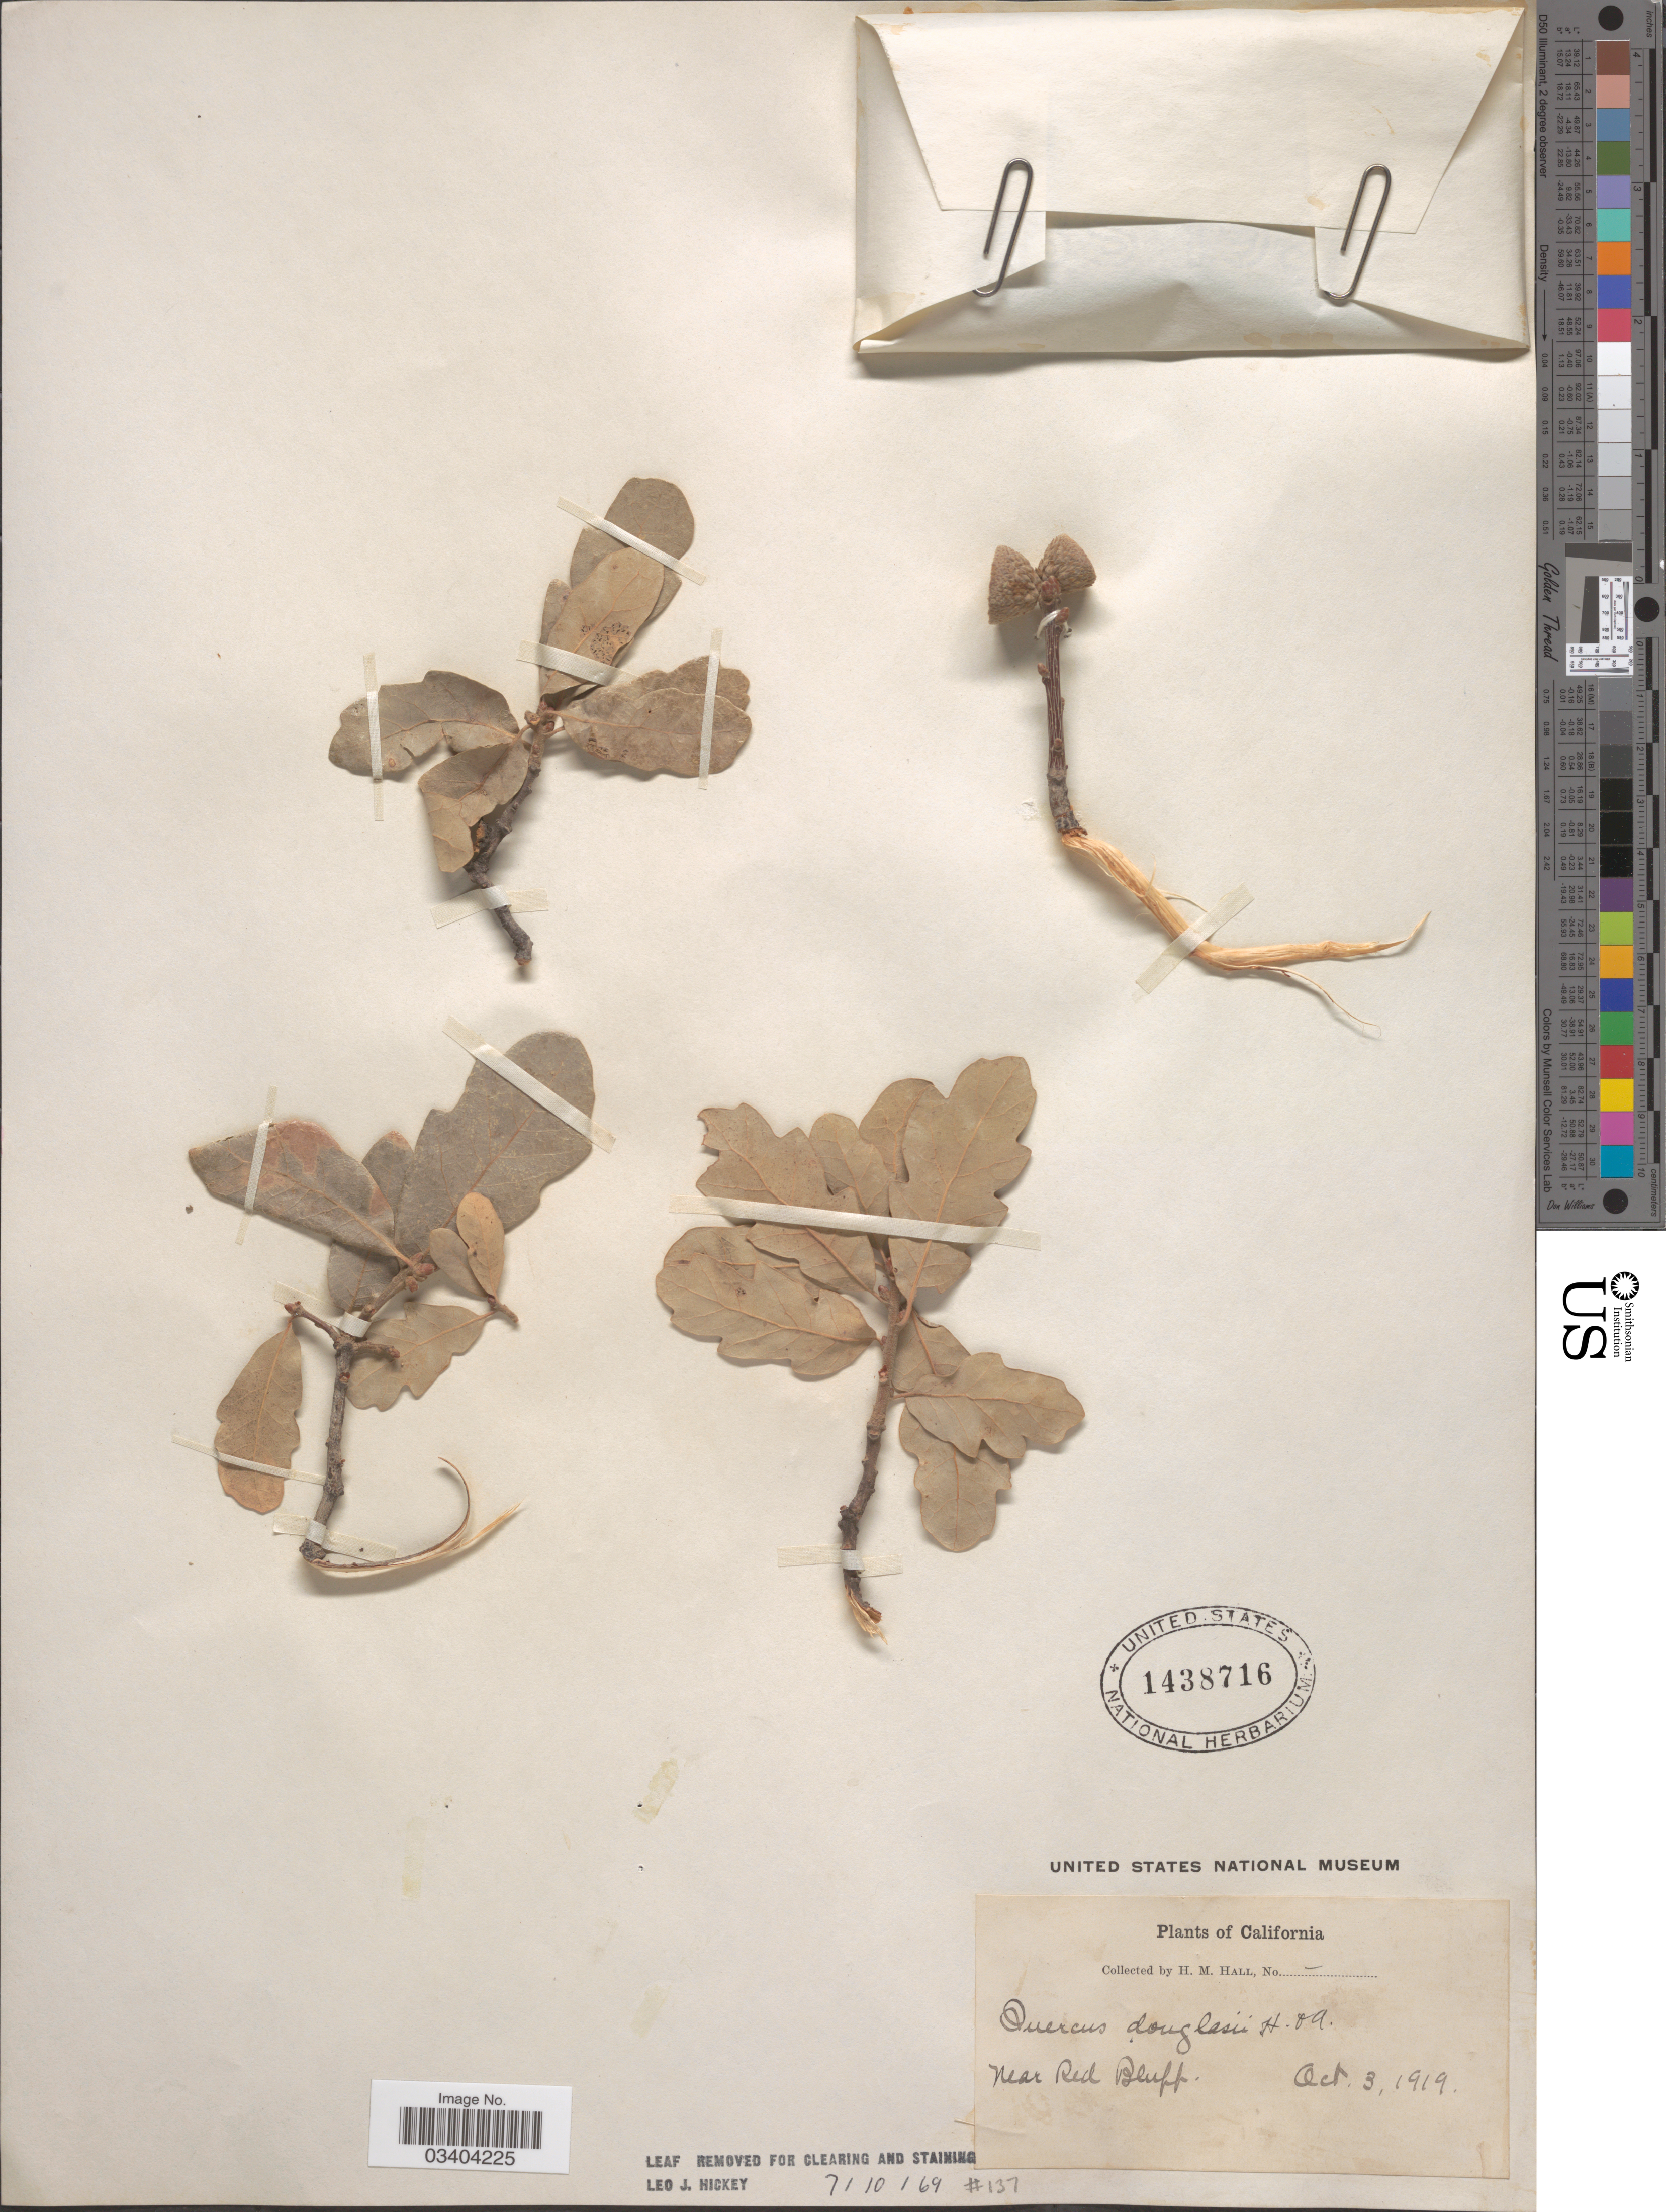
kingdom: Plantae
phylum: Tracheophyta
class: Magnoliopsida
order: Fagales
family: Fagaceae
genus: Quercus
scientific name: Quercus douglasii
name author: Hook. & Arn.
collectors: H. M. Hall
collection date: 1919-10-03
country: United States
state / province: California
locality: Near Red Bluff.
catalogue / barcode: US 1438716